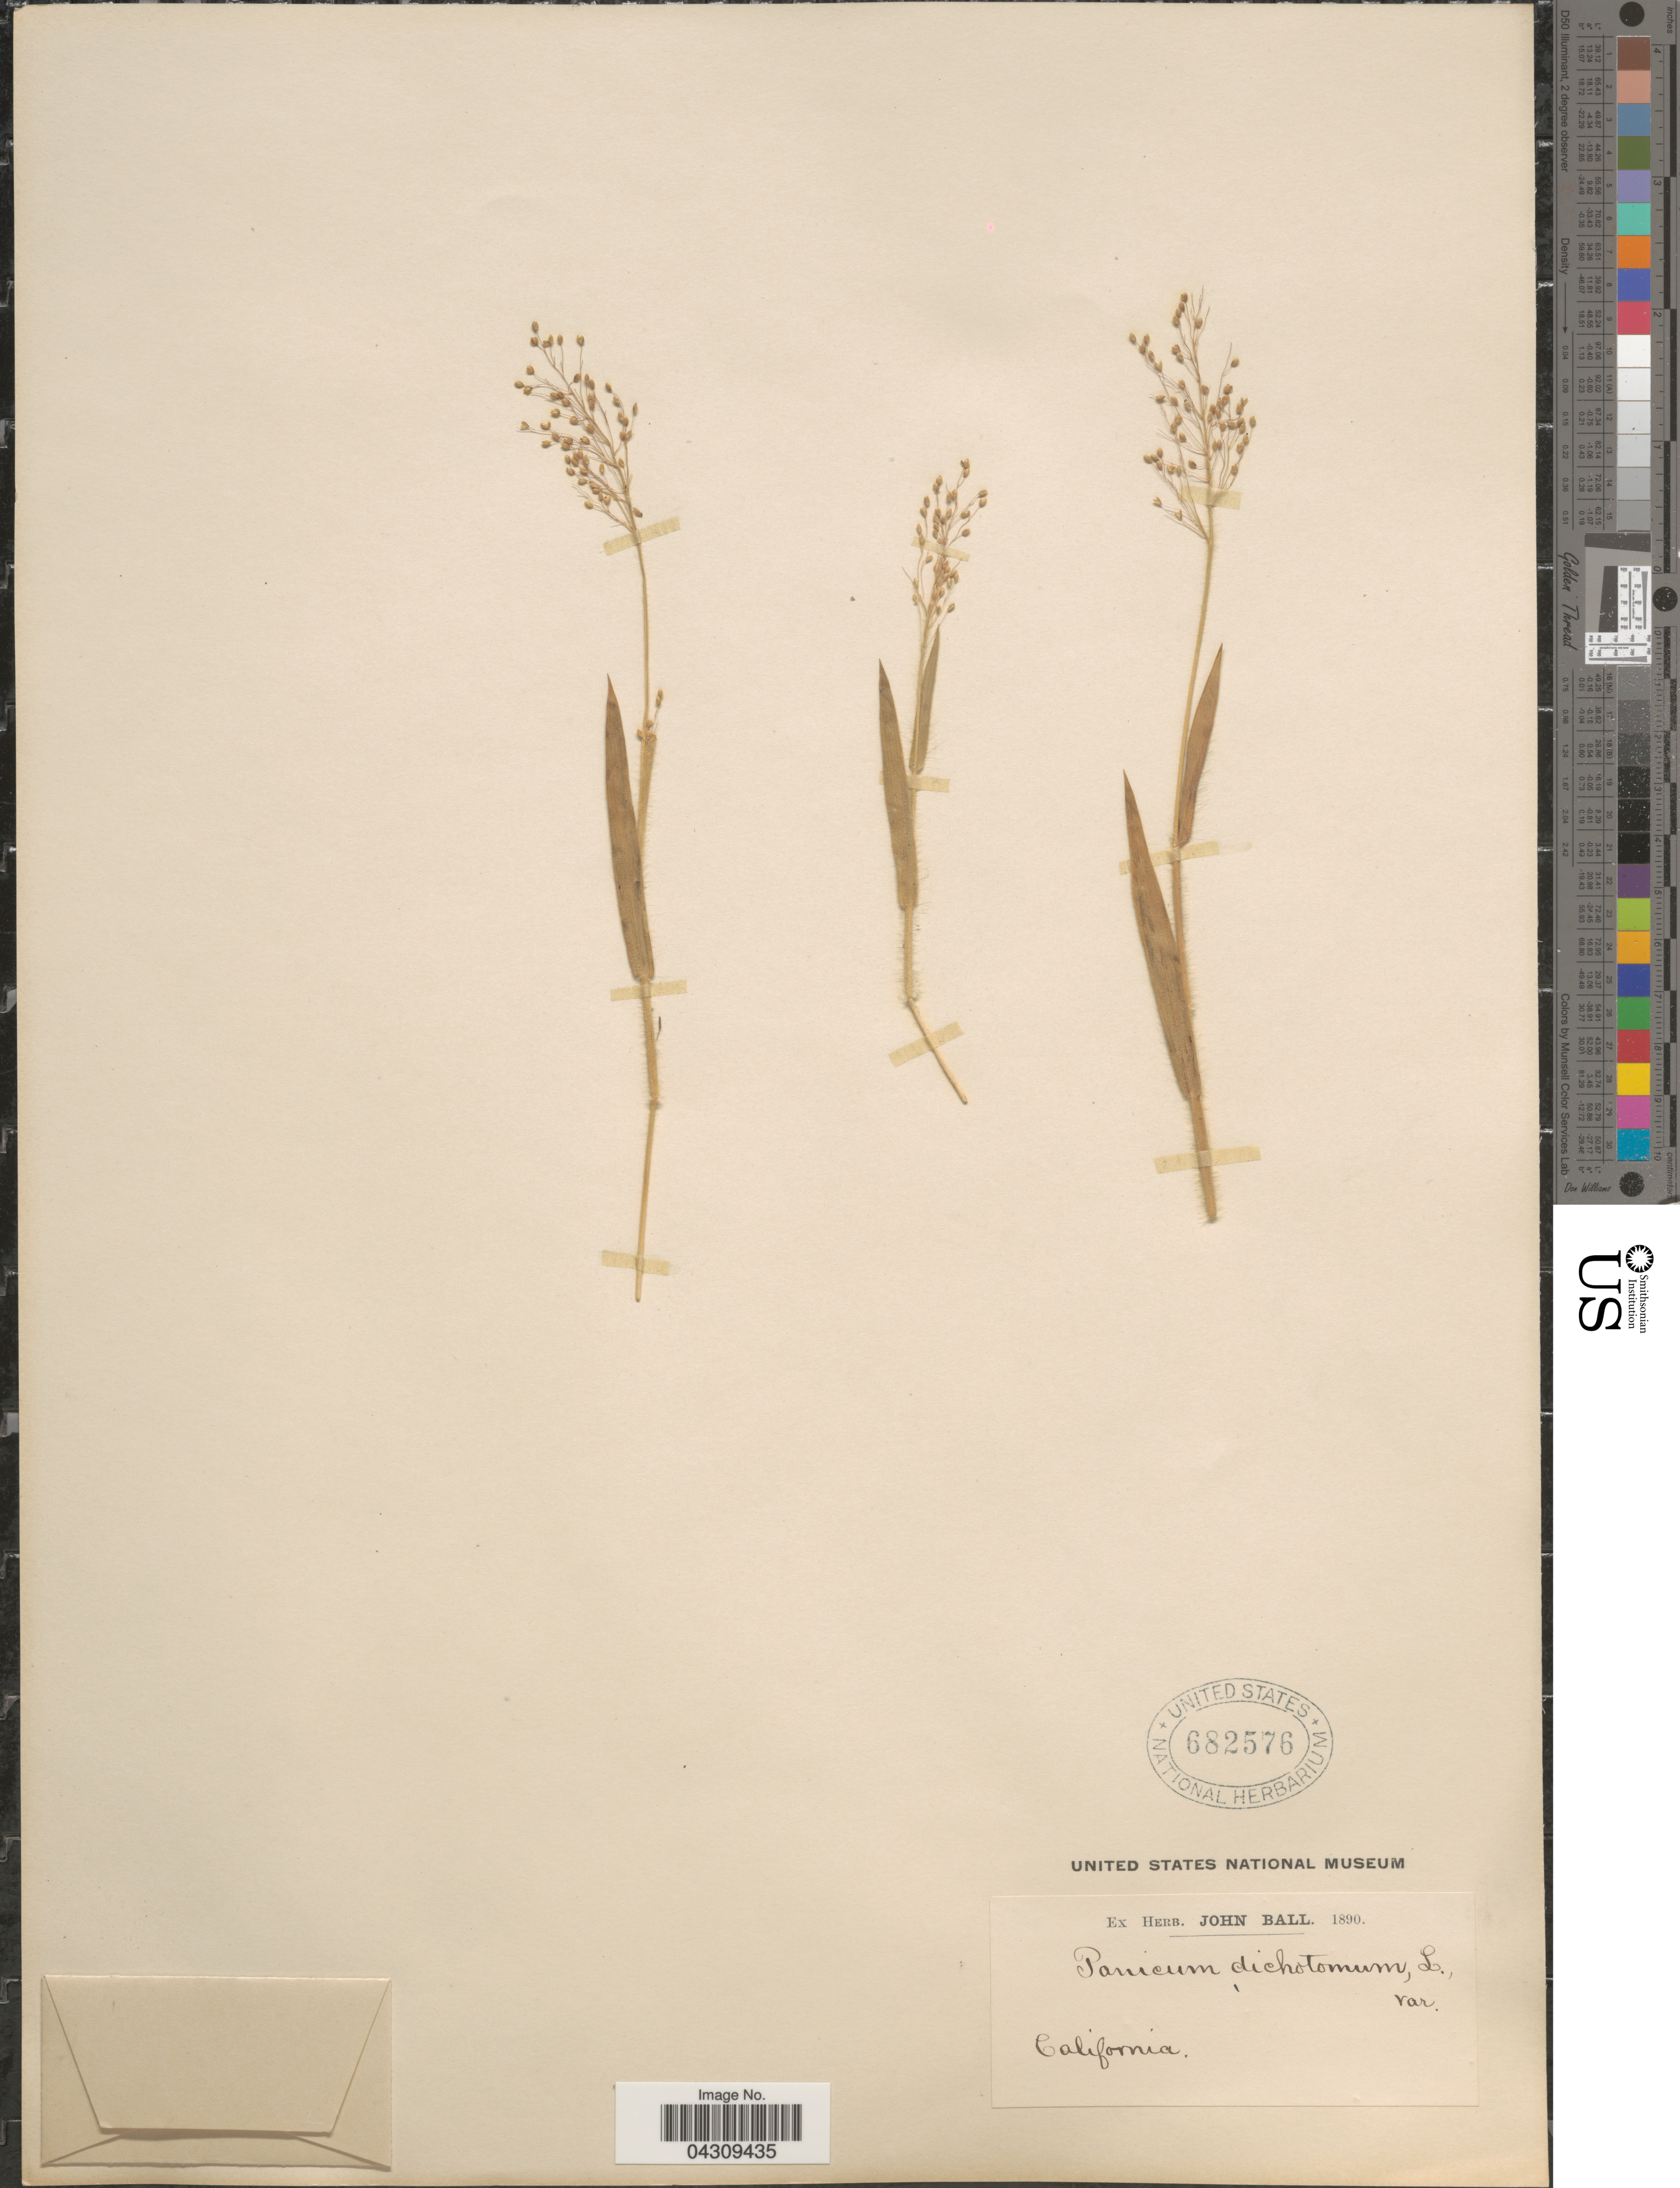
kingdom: Plantae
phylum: Tracheophyta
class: Liliopsida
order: Poales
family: Poaceae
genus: Dichanthelium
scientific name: Dichanthelium acuminatum var. acuminatum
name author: (Sw.) Gould & C.A. Clark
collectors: ex herb. John Ball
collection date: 1890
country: United States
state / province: California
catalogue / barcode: US 682576